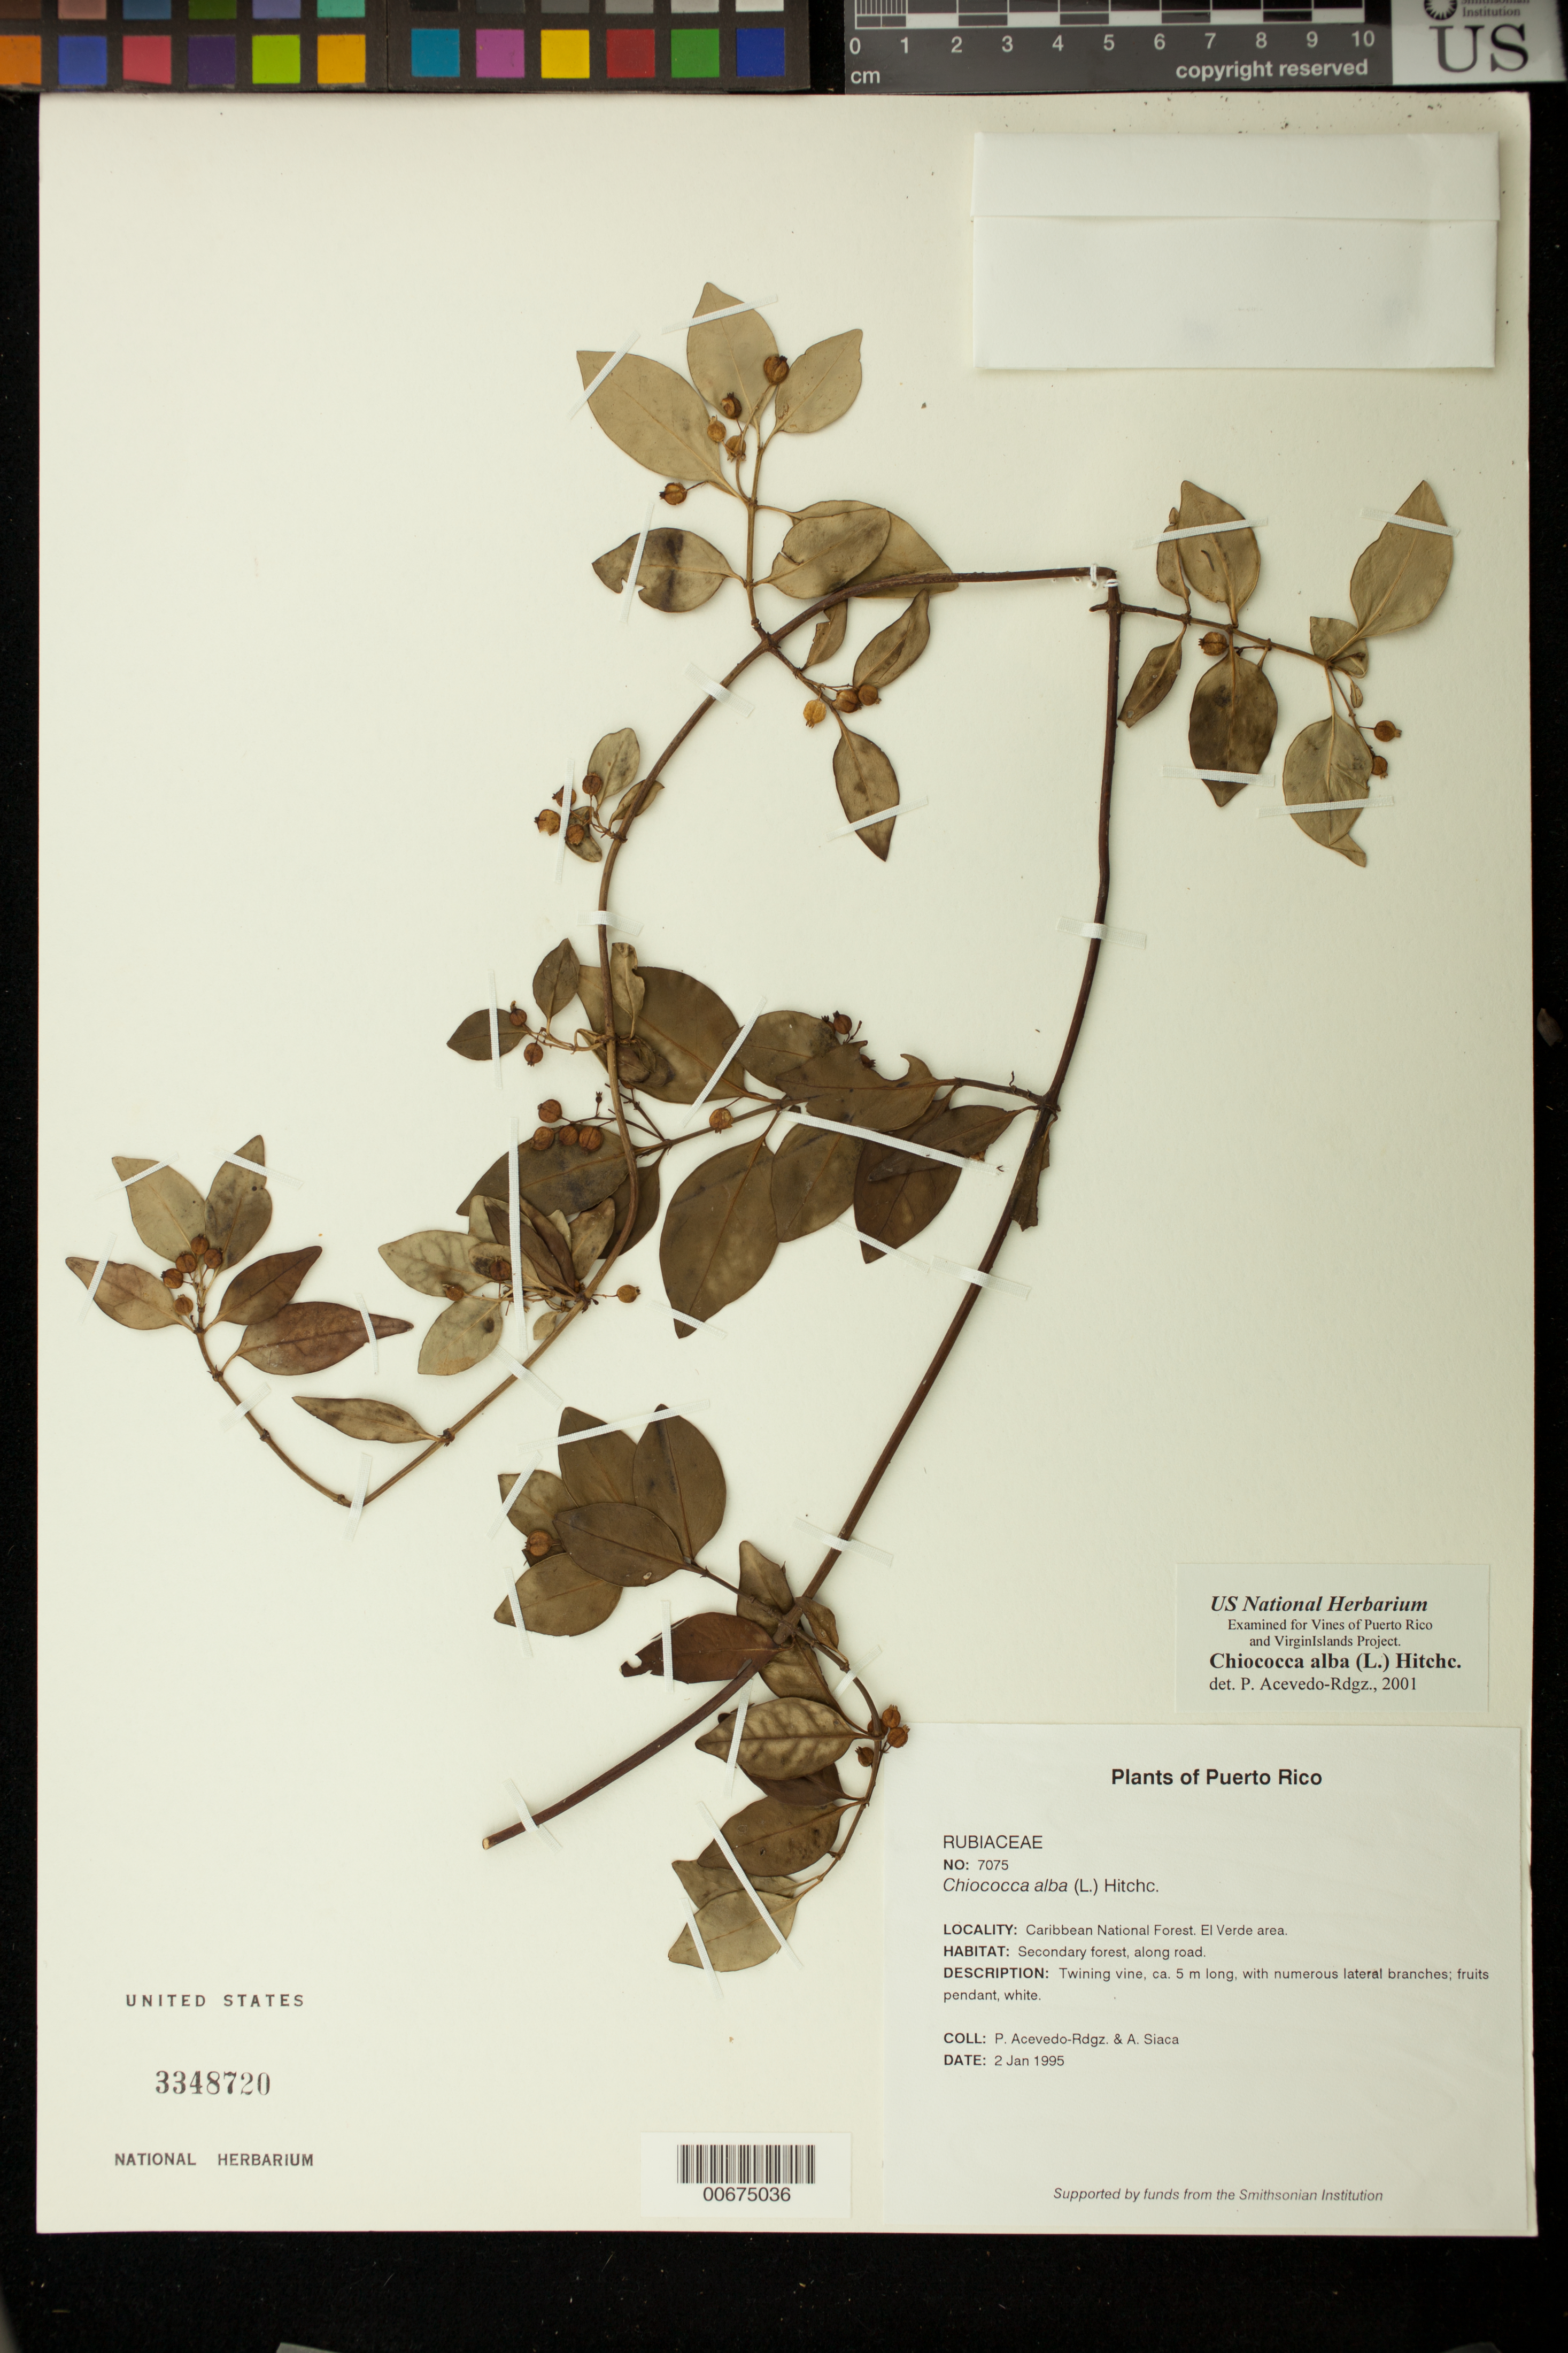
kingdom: Plantae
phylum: Tracheophyta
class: Magnoliopsida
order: Gentianales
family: Rubiaceae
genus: Chiococca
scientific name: Chiococca alba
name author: (L.) Hitchc.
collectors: P. Acevedo-Rodr. & A. Siaca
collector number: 7075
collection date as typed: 02 Jan 1995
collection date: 1995-01-02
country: Puerto Rico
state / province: Río Grande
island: Puerto Rico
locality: Río Grande; Caribbean National Forest. El Verde area.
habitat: Secondary forest, along road.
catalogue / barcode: US 3348720